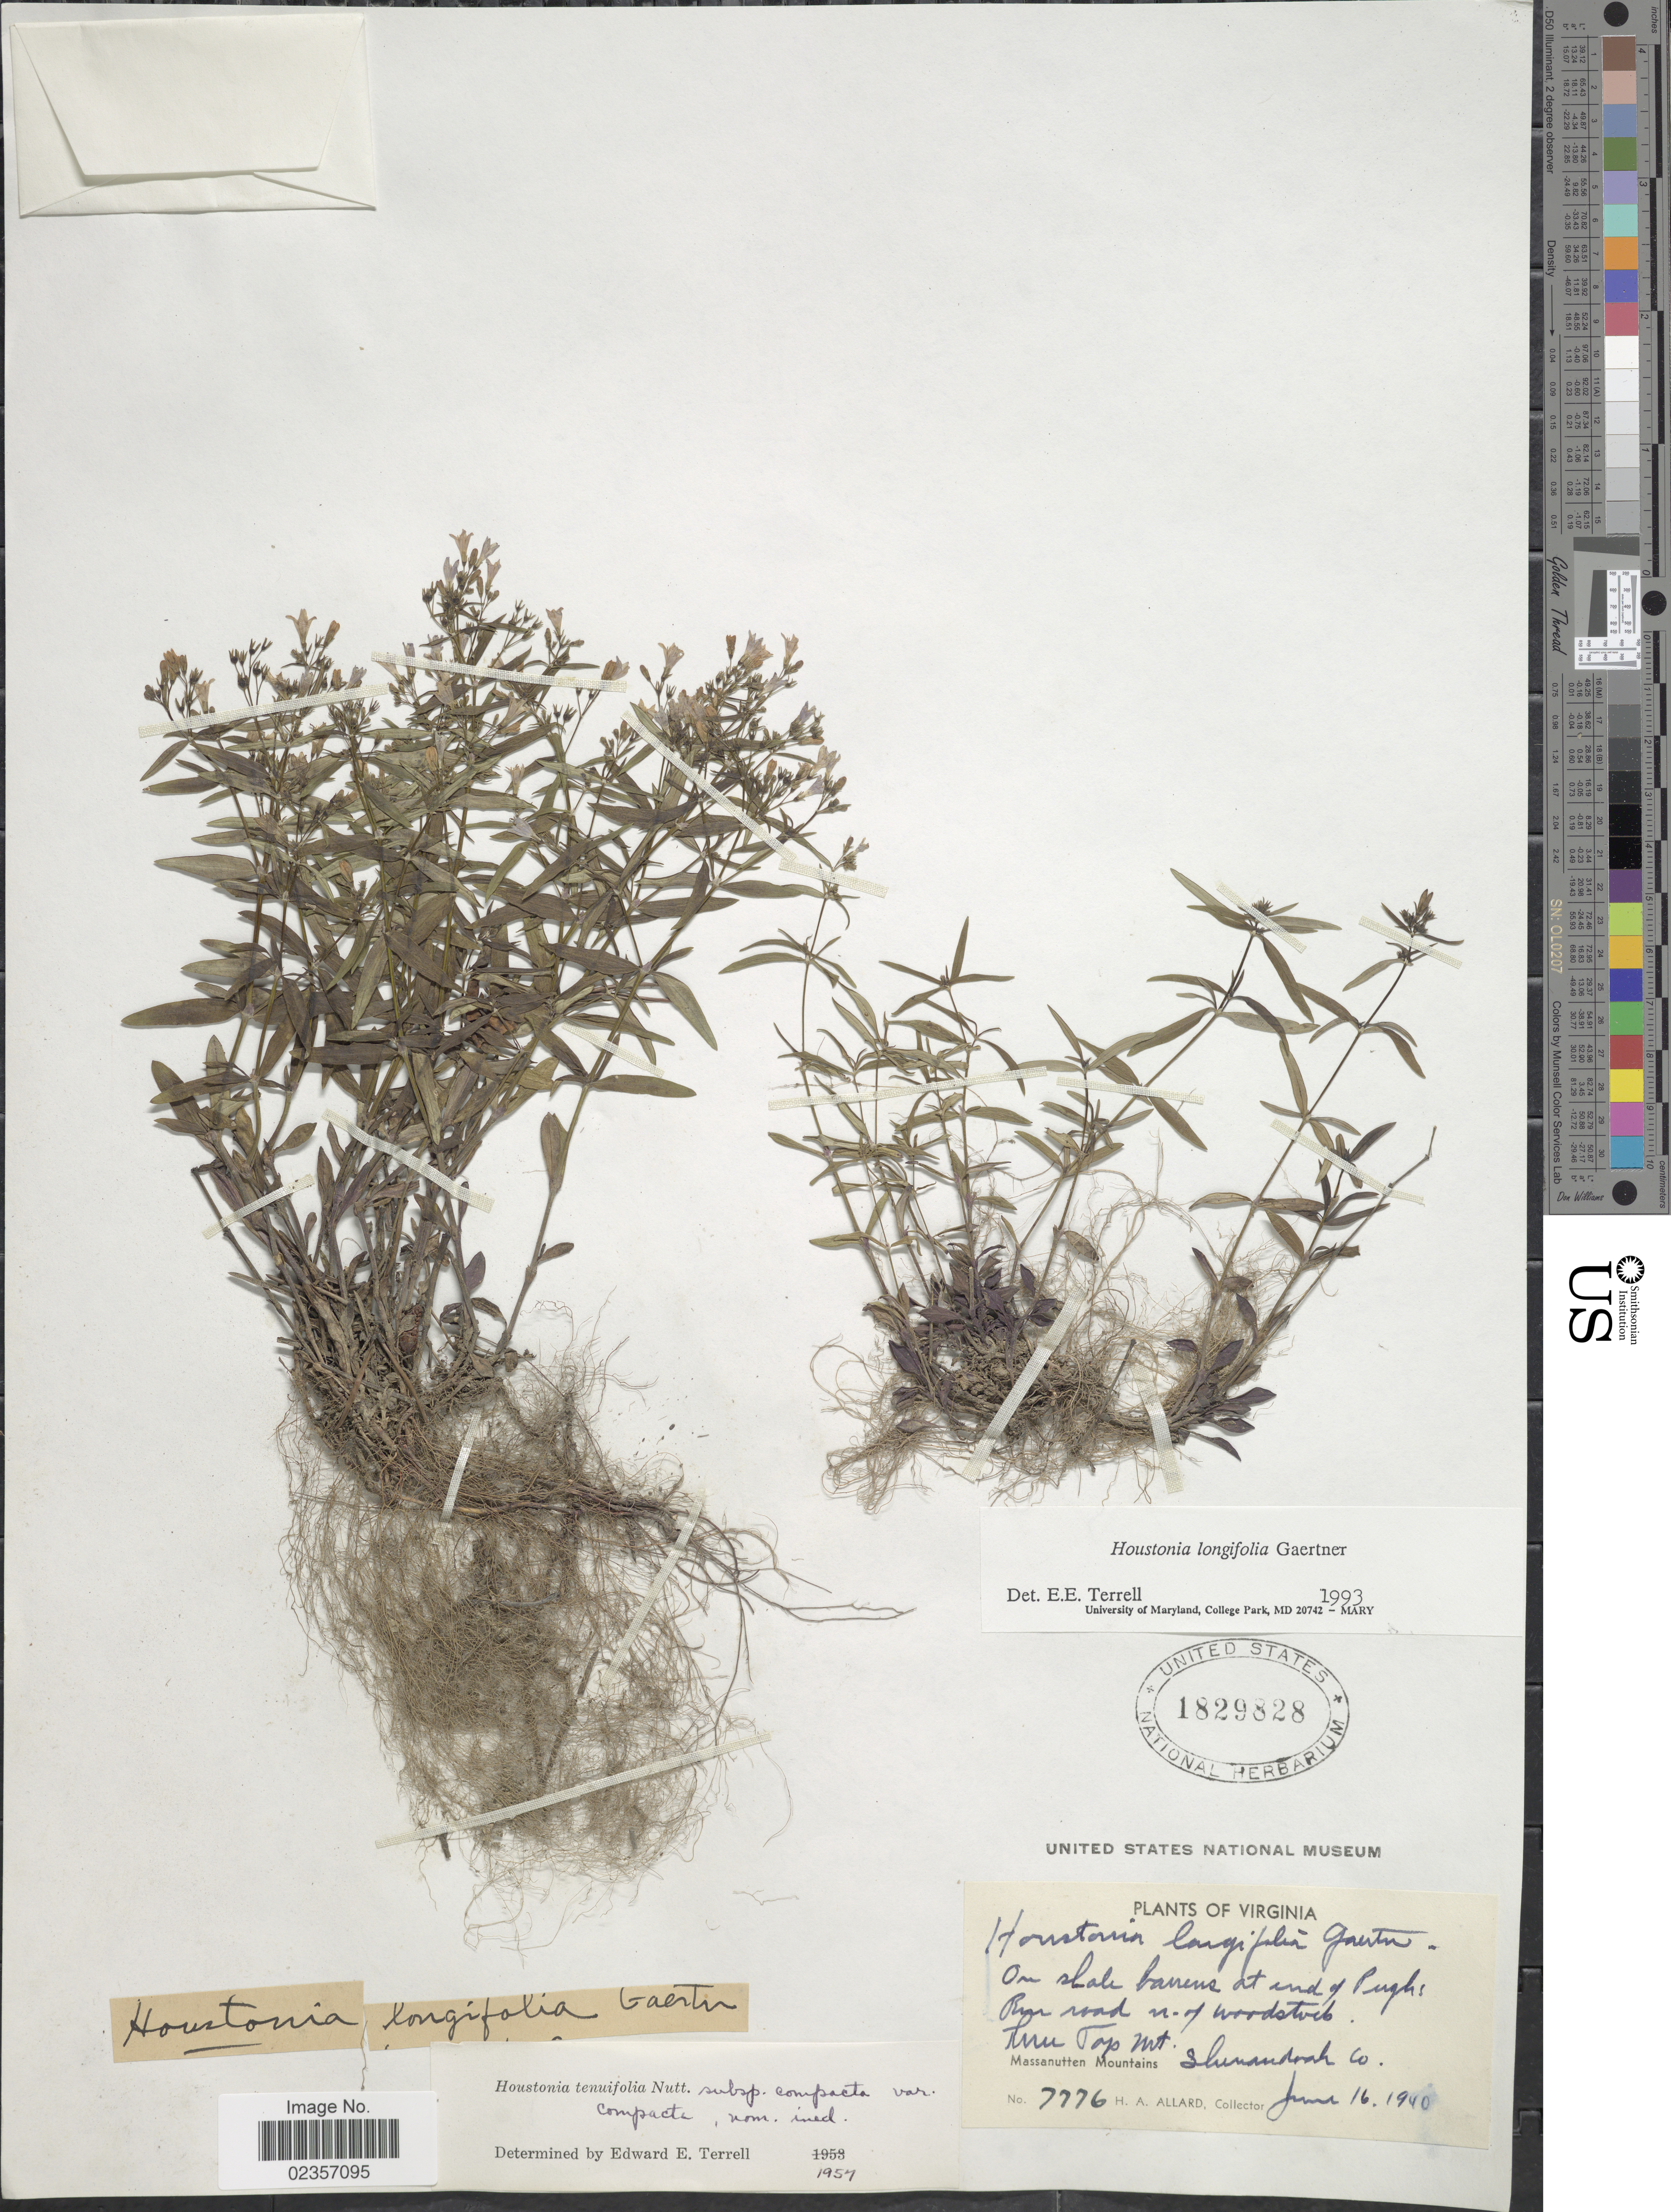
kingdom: Plantae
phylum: Tracheophyta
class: Magnoliopsida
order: Gentianales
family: Rubiaceae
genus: Houstonia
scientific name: Houstonia longifolia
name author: Gaertn.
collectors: H. A. Allard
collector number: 7776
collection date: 1940-06-16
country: United States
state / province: Virginia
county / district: Shenandoah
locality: On shale barrens at end of Pughs Run road n. of woodstock, ThreeTop Mt, Massanutten Mountains, Shenandoah Co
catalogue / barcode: US 1829828